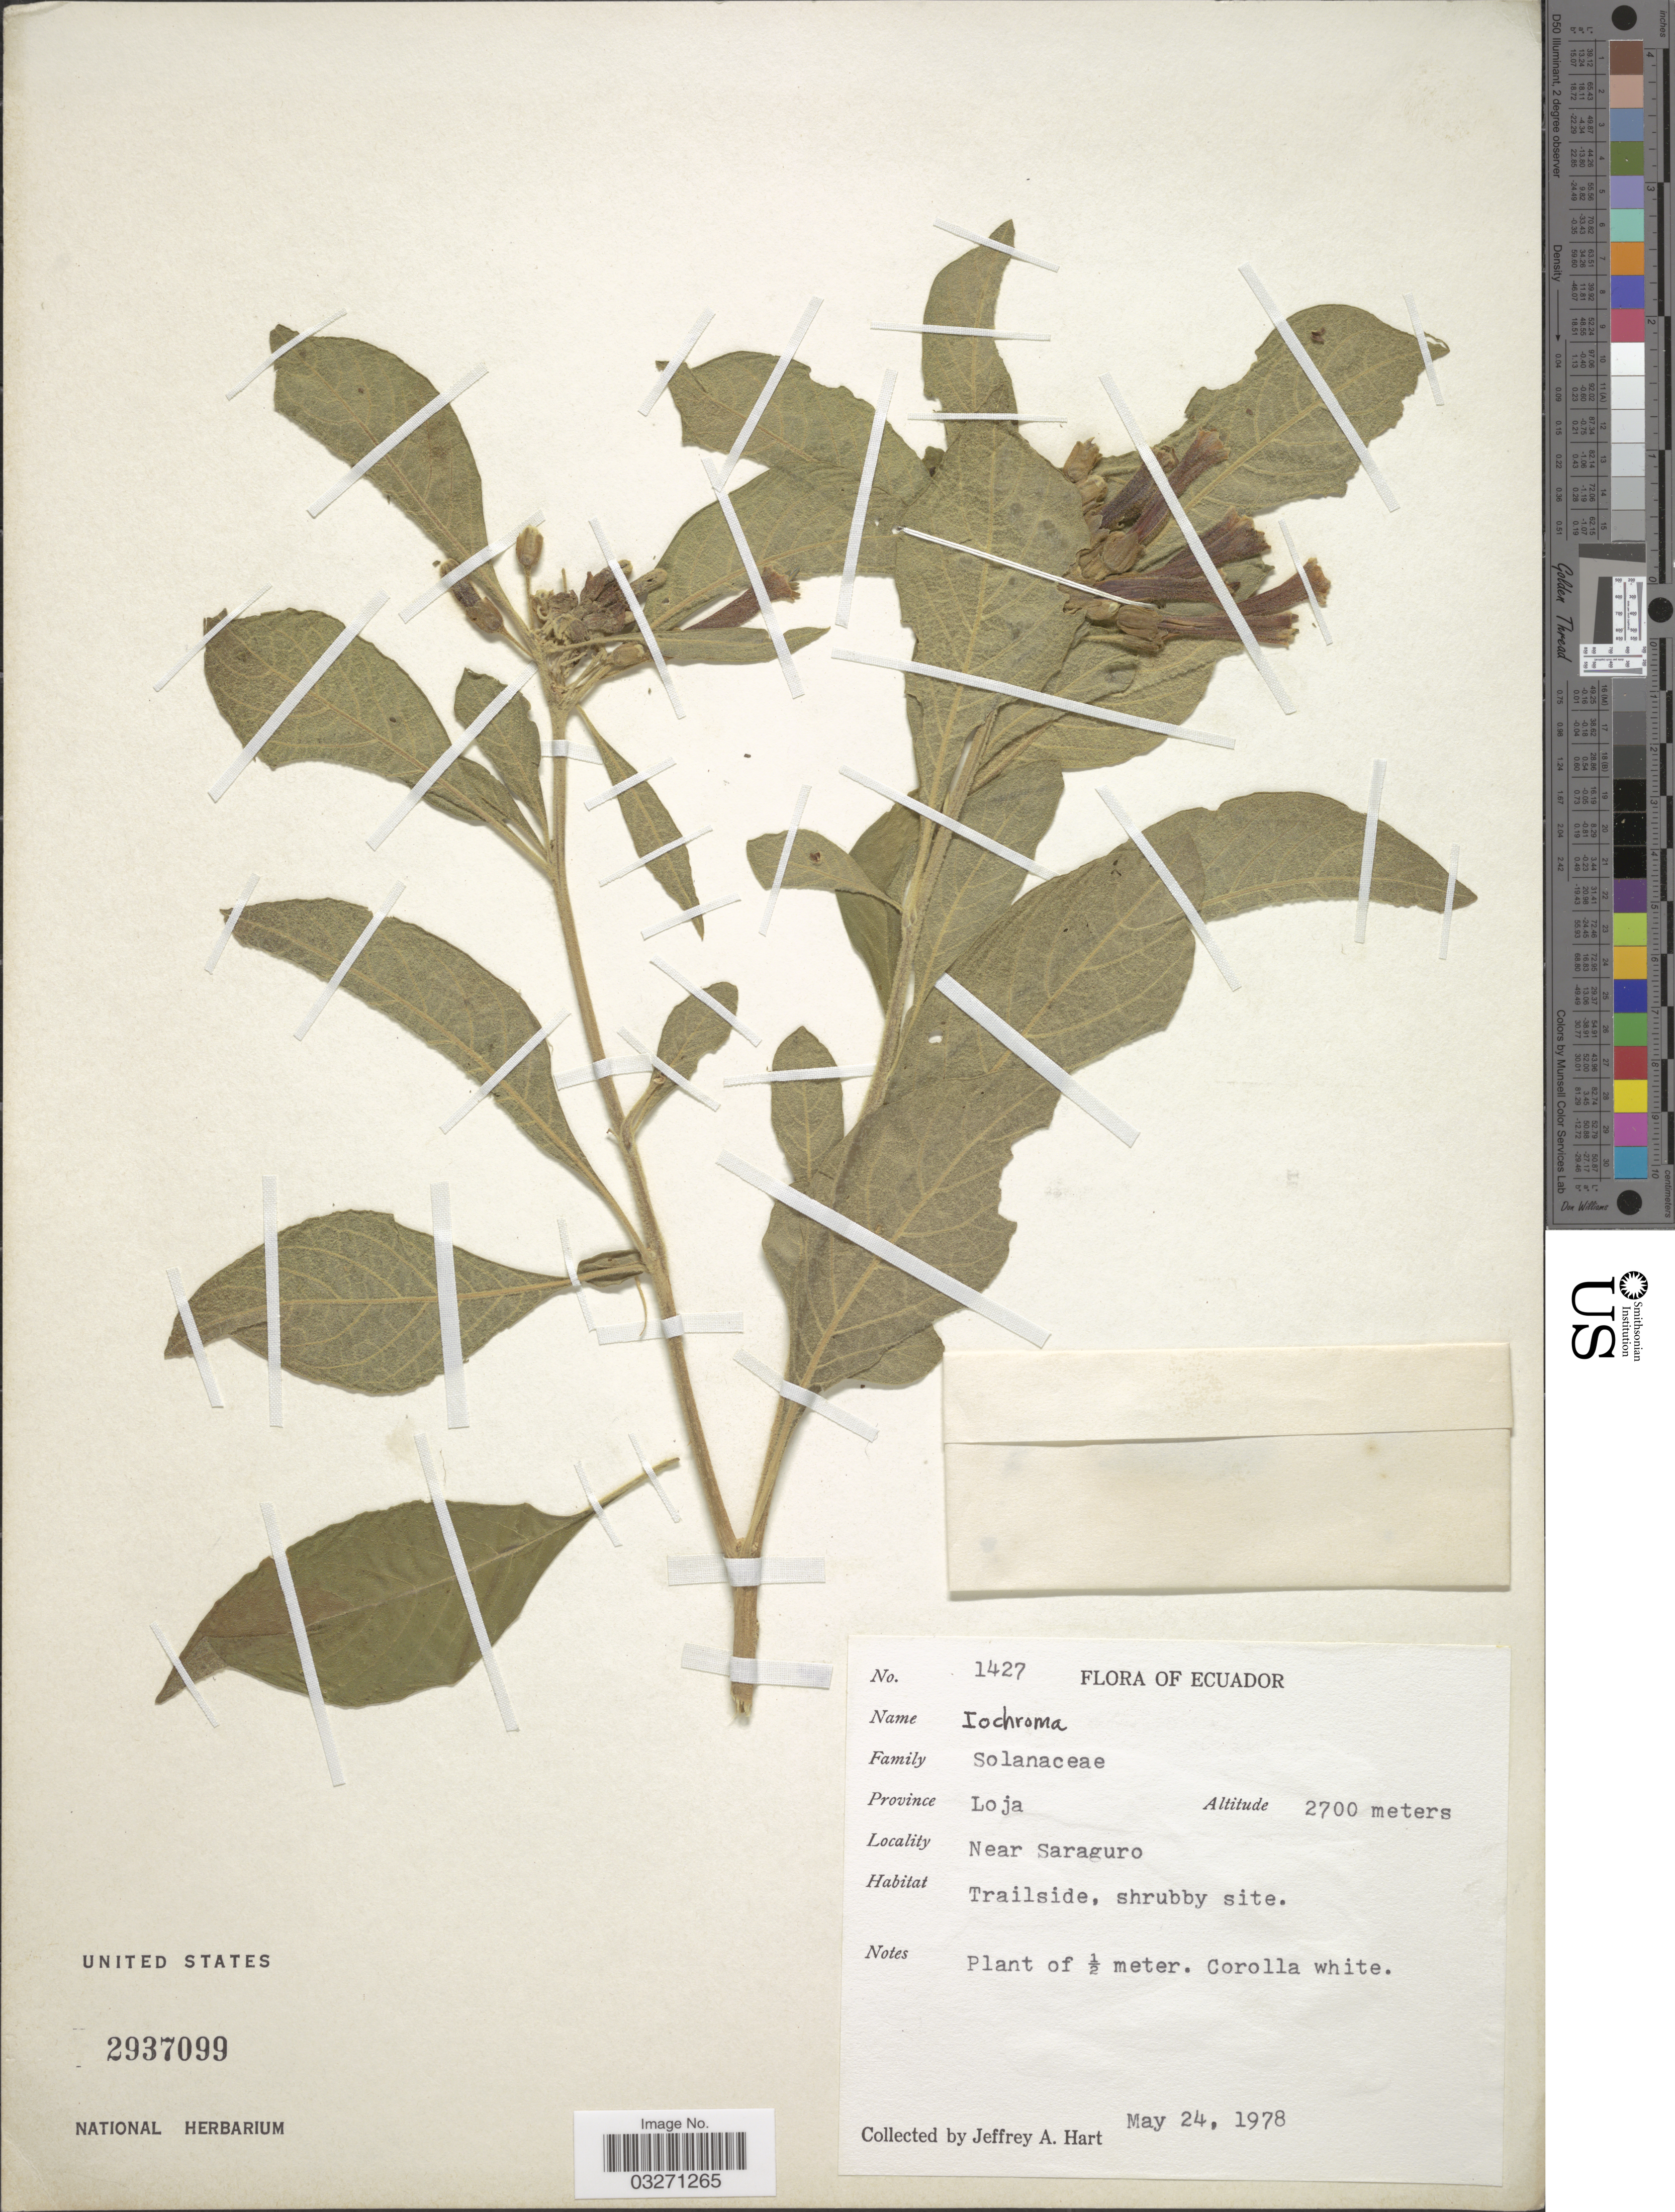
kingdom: Plantae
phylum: Tracheophyta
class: Magnoliopsida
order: Solanales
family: Solanaceae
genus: Iochroma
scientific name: Iochroma sp.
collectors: J. A. Hart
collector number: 1427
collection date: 1978-05-24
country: Ecuador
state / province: Loja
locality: Near Saraguro.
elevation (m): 2700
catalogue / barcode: US 2937099